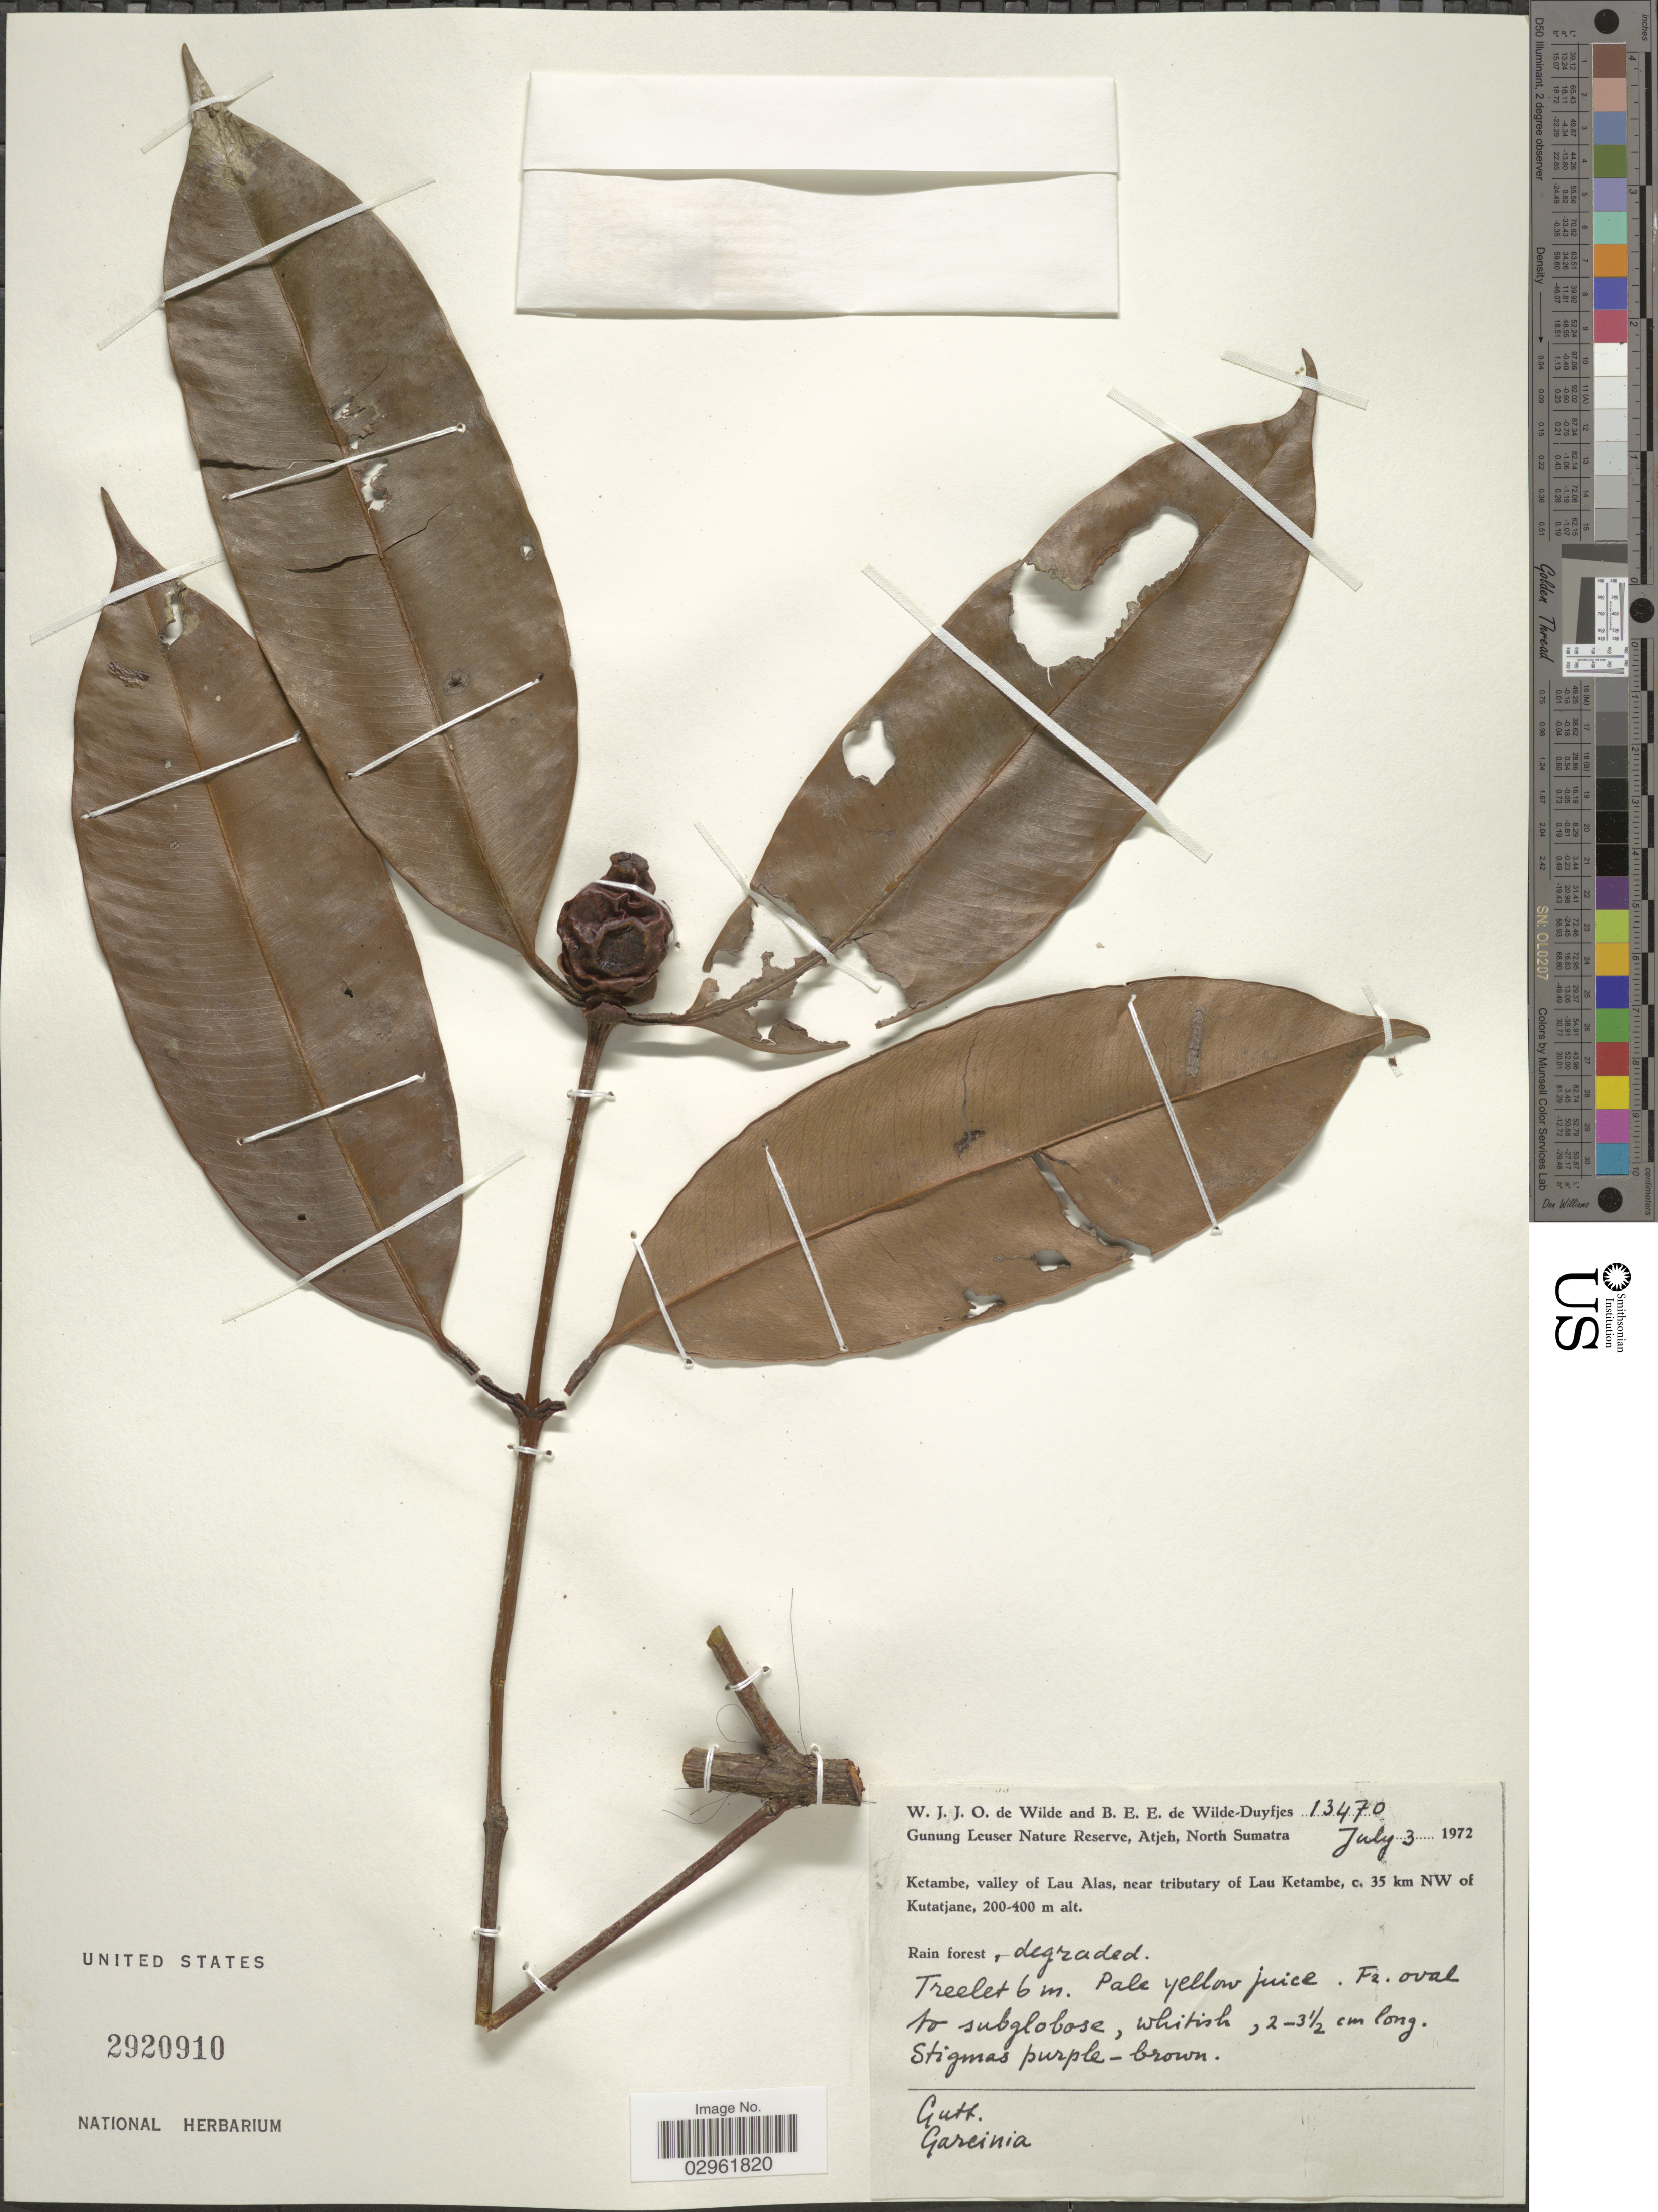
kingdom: Plantae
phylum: Tracheophyta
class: Magnoliopsida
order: Malpighiales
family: Clusiaceae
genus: Garcinia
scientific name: Garcinia sp.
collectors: W. J. de Wilde & B. E. de Wilde-Duyfjes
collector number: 13470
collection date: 1972-07-03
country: Indonesia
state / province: Sumatra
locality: Gunung Leuser Nature Reserve, Atjeh, North Sumatra, Ketambe; valley of Lau Alas, near tributary of Lau Ketambe, c. 35 km NW of Kutatjane.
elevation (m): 200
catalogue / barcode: US 2920910